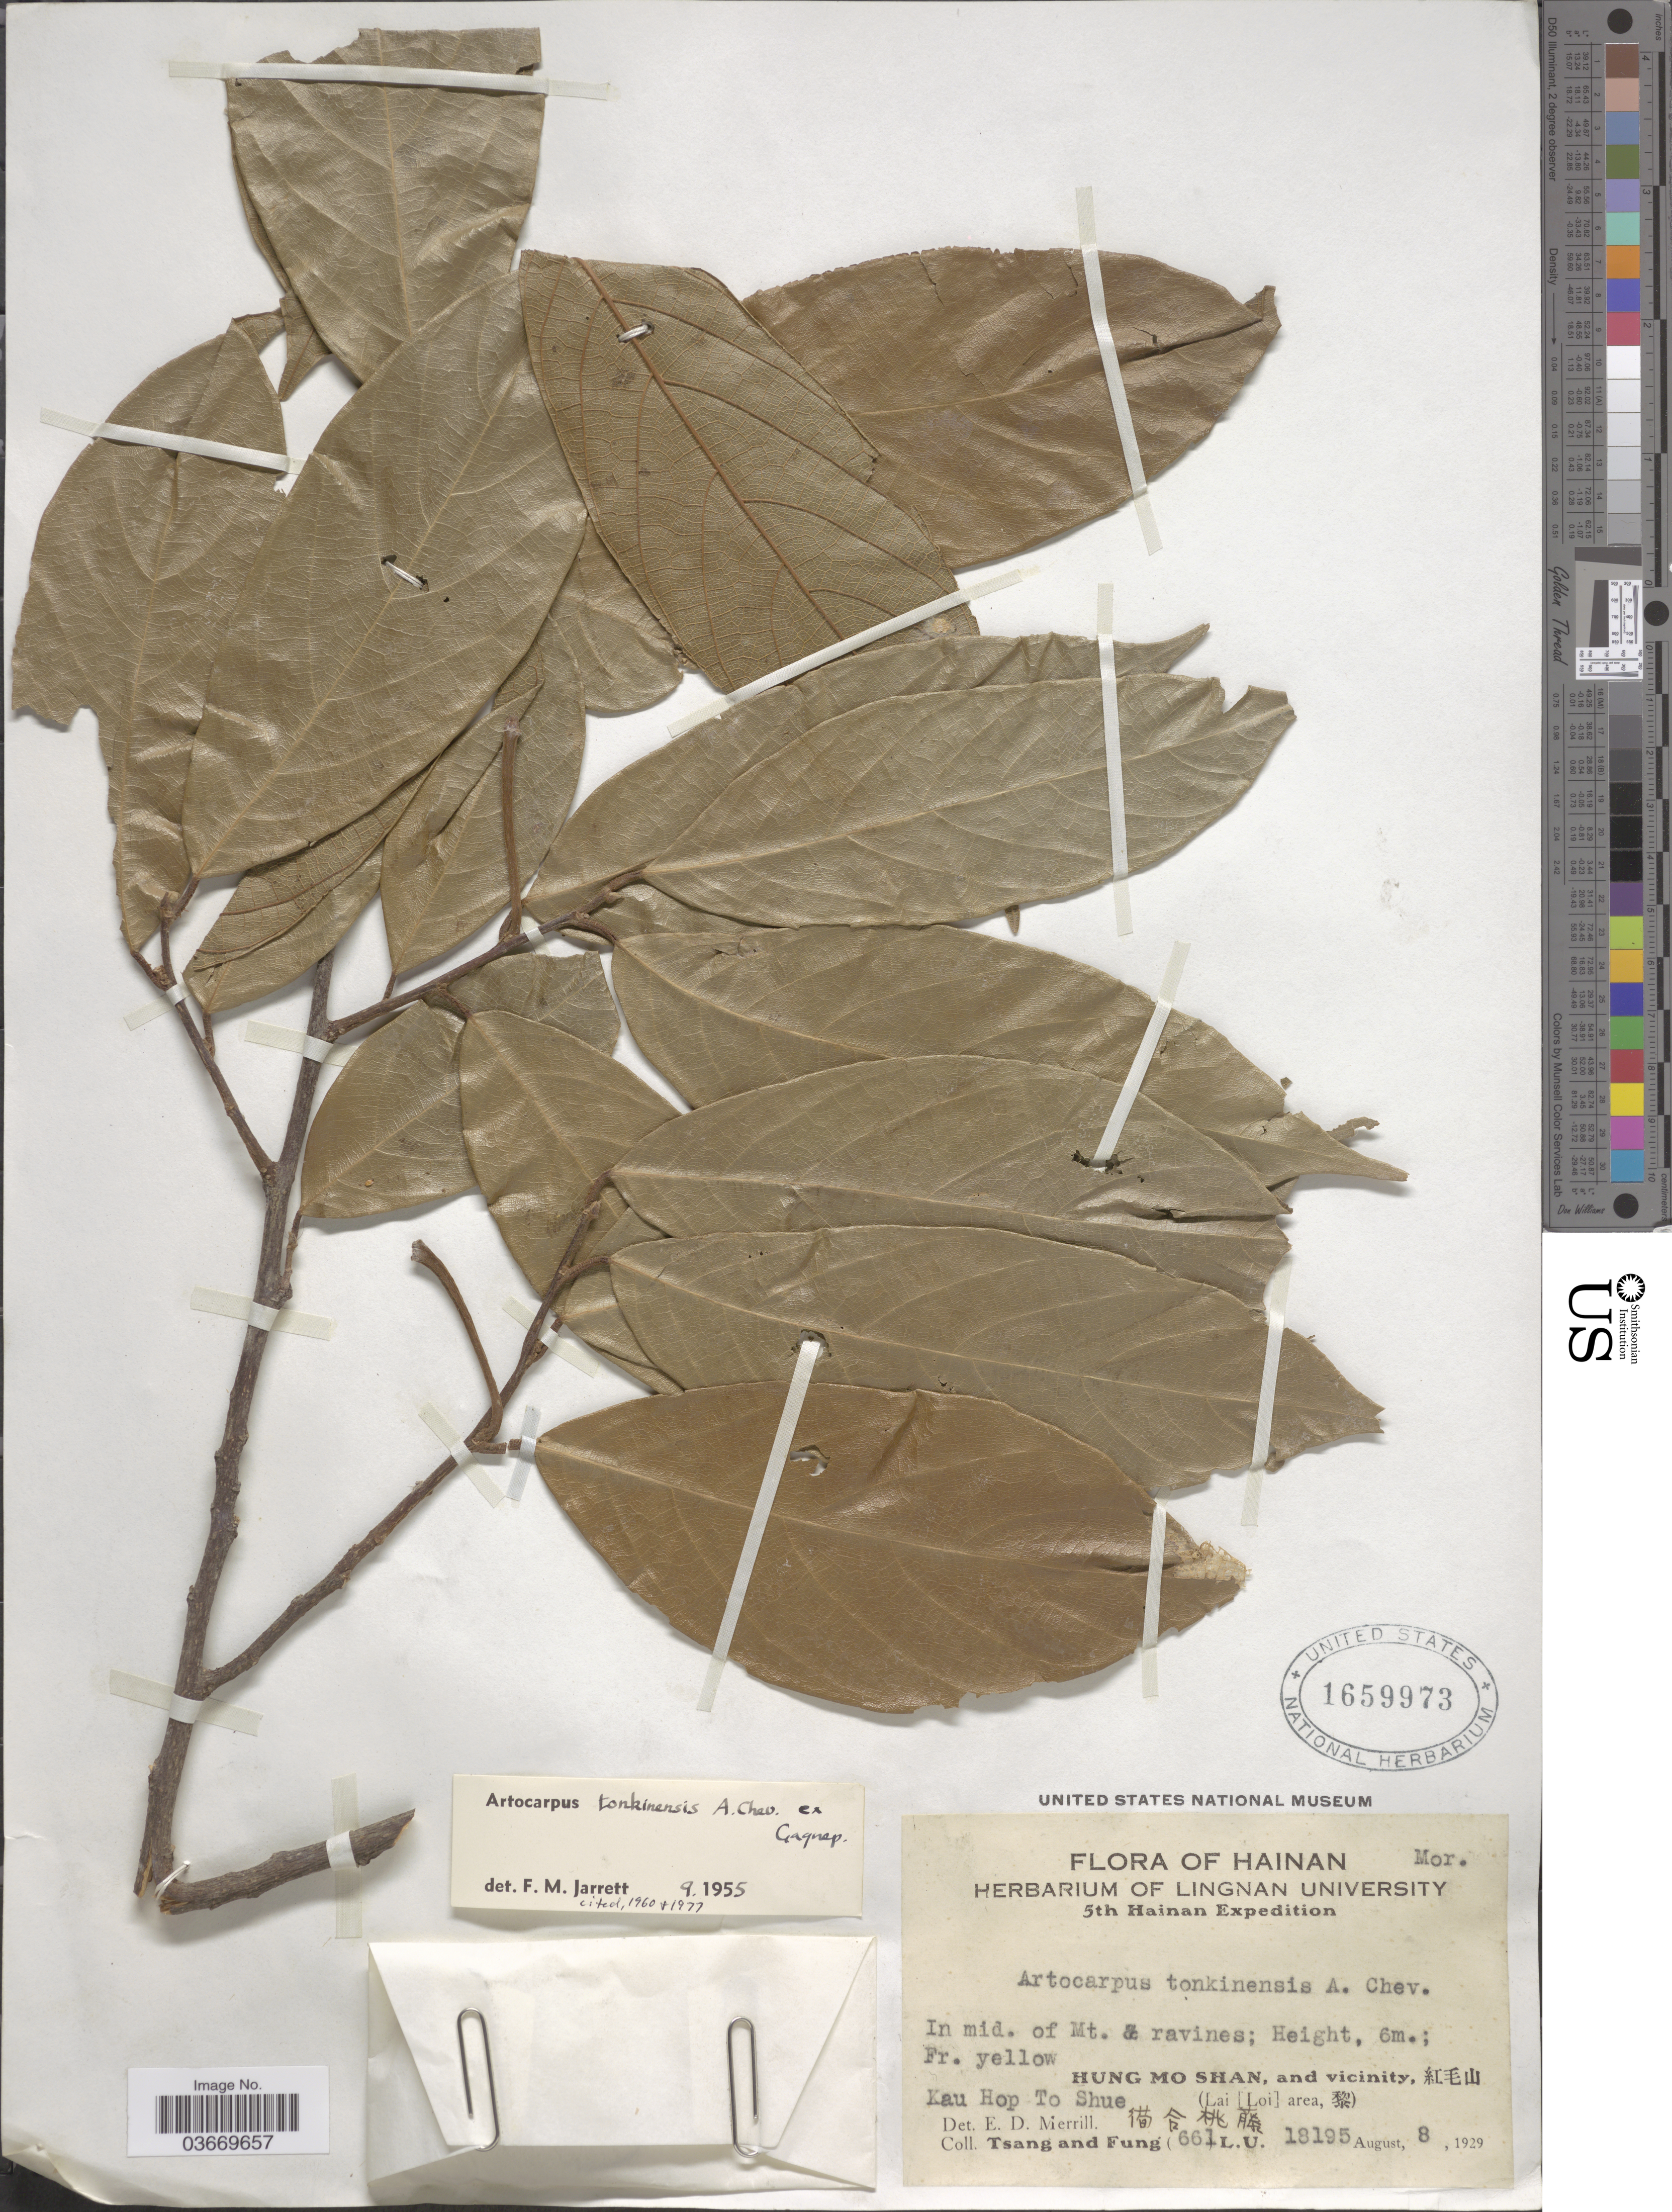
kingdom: Plantae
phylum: Tracheophyta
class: Magnoliopsida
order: Rosales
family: Moraceae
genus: Artocarpus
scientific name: Artocarpus tonkinensis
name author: A. Chev. ex Gagnep.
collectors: -. T'sang & Fung, --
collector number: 661L.U.18195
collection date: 1929-08-08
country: China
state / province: Hainan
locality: In mid. of Mt.& ravines. Hung Mo Shan, and vicinity, X. Kau Hop To Shue, X. (Lai [Loi] area, X).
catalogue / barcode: US 1659973